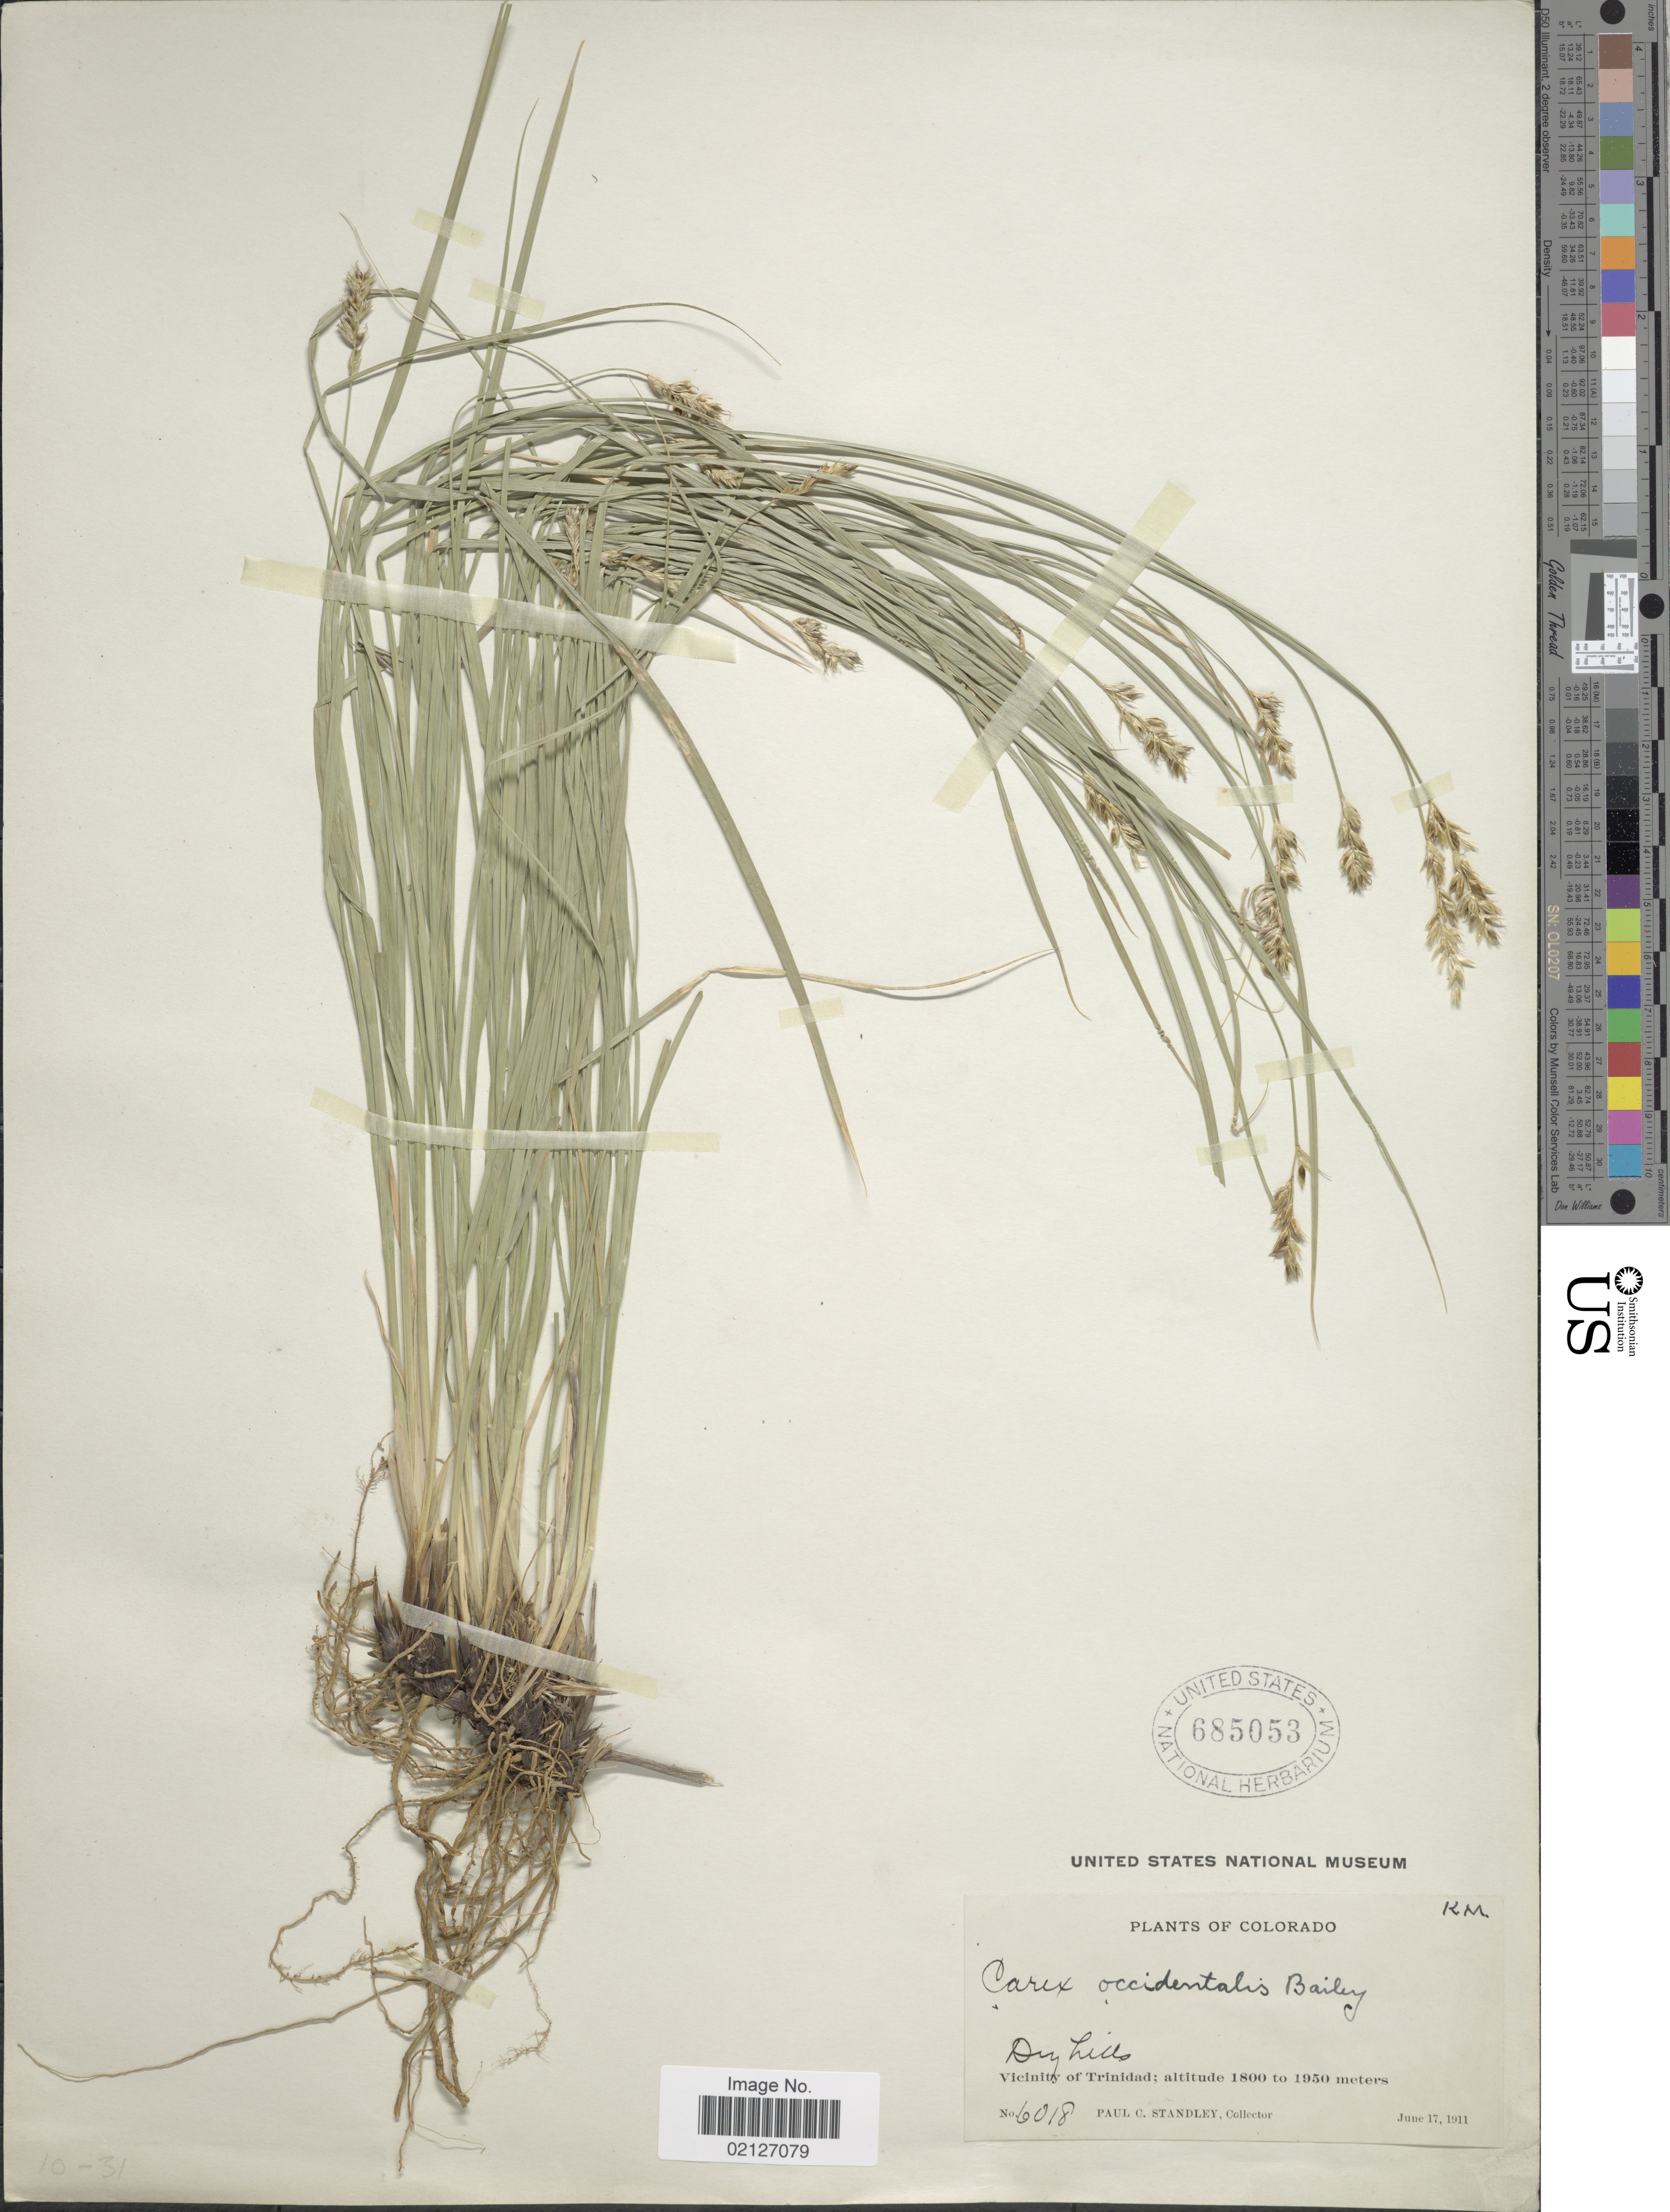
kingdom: Plantae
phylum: Tracheophyta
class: Liliopsida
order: Poales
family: Cyperaceae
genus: Carex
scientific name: Carex occidentalis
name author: L.H. Bailey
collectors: P. C. Standley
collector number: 6018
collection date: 1911-06-17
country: United States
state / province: Colorado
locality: Dry hills, vicinity of Trinidad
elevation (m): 1800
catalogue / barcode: US 685053